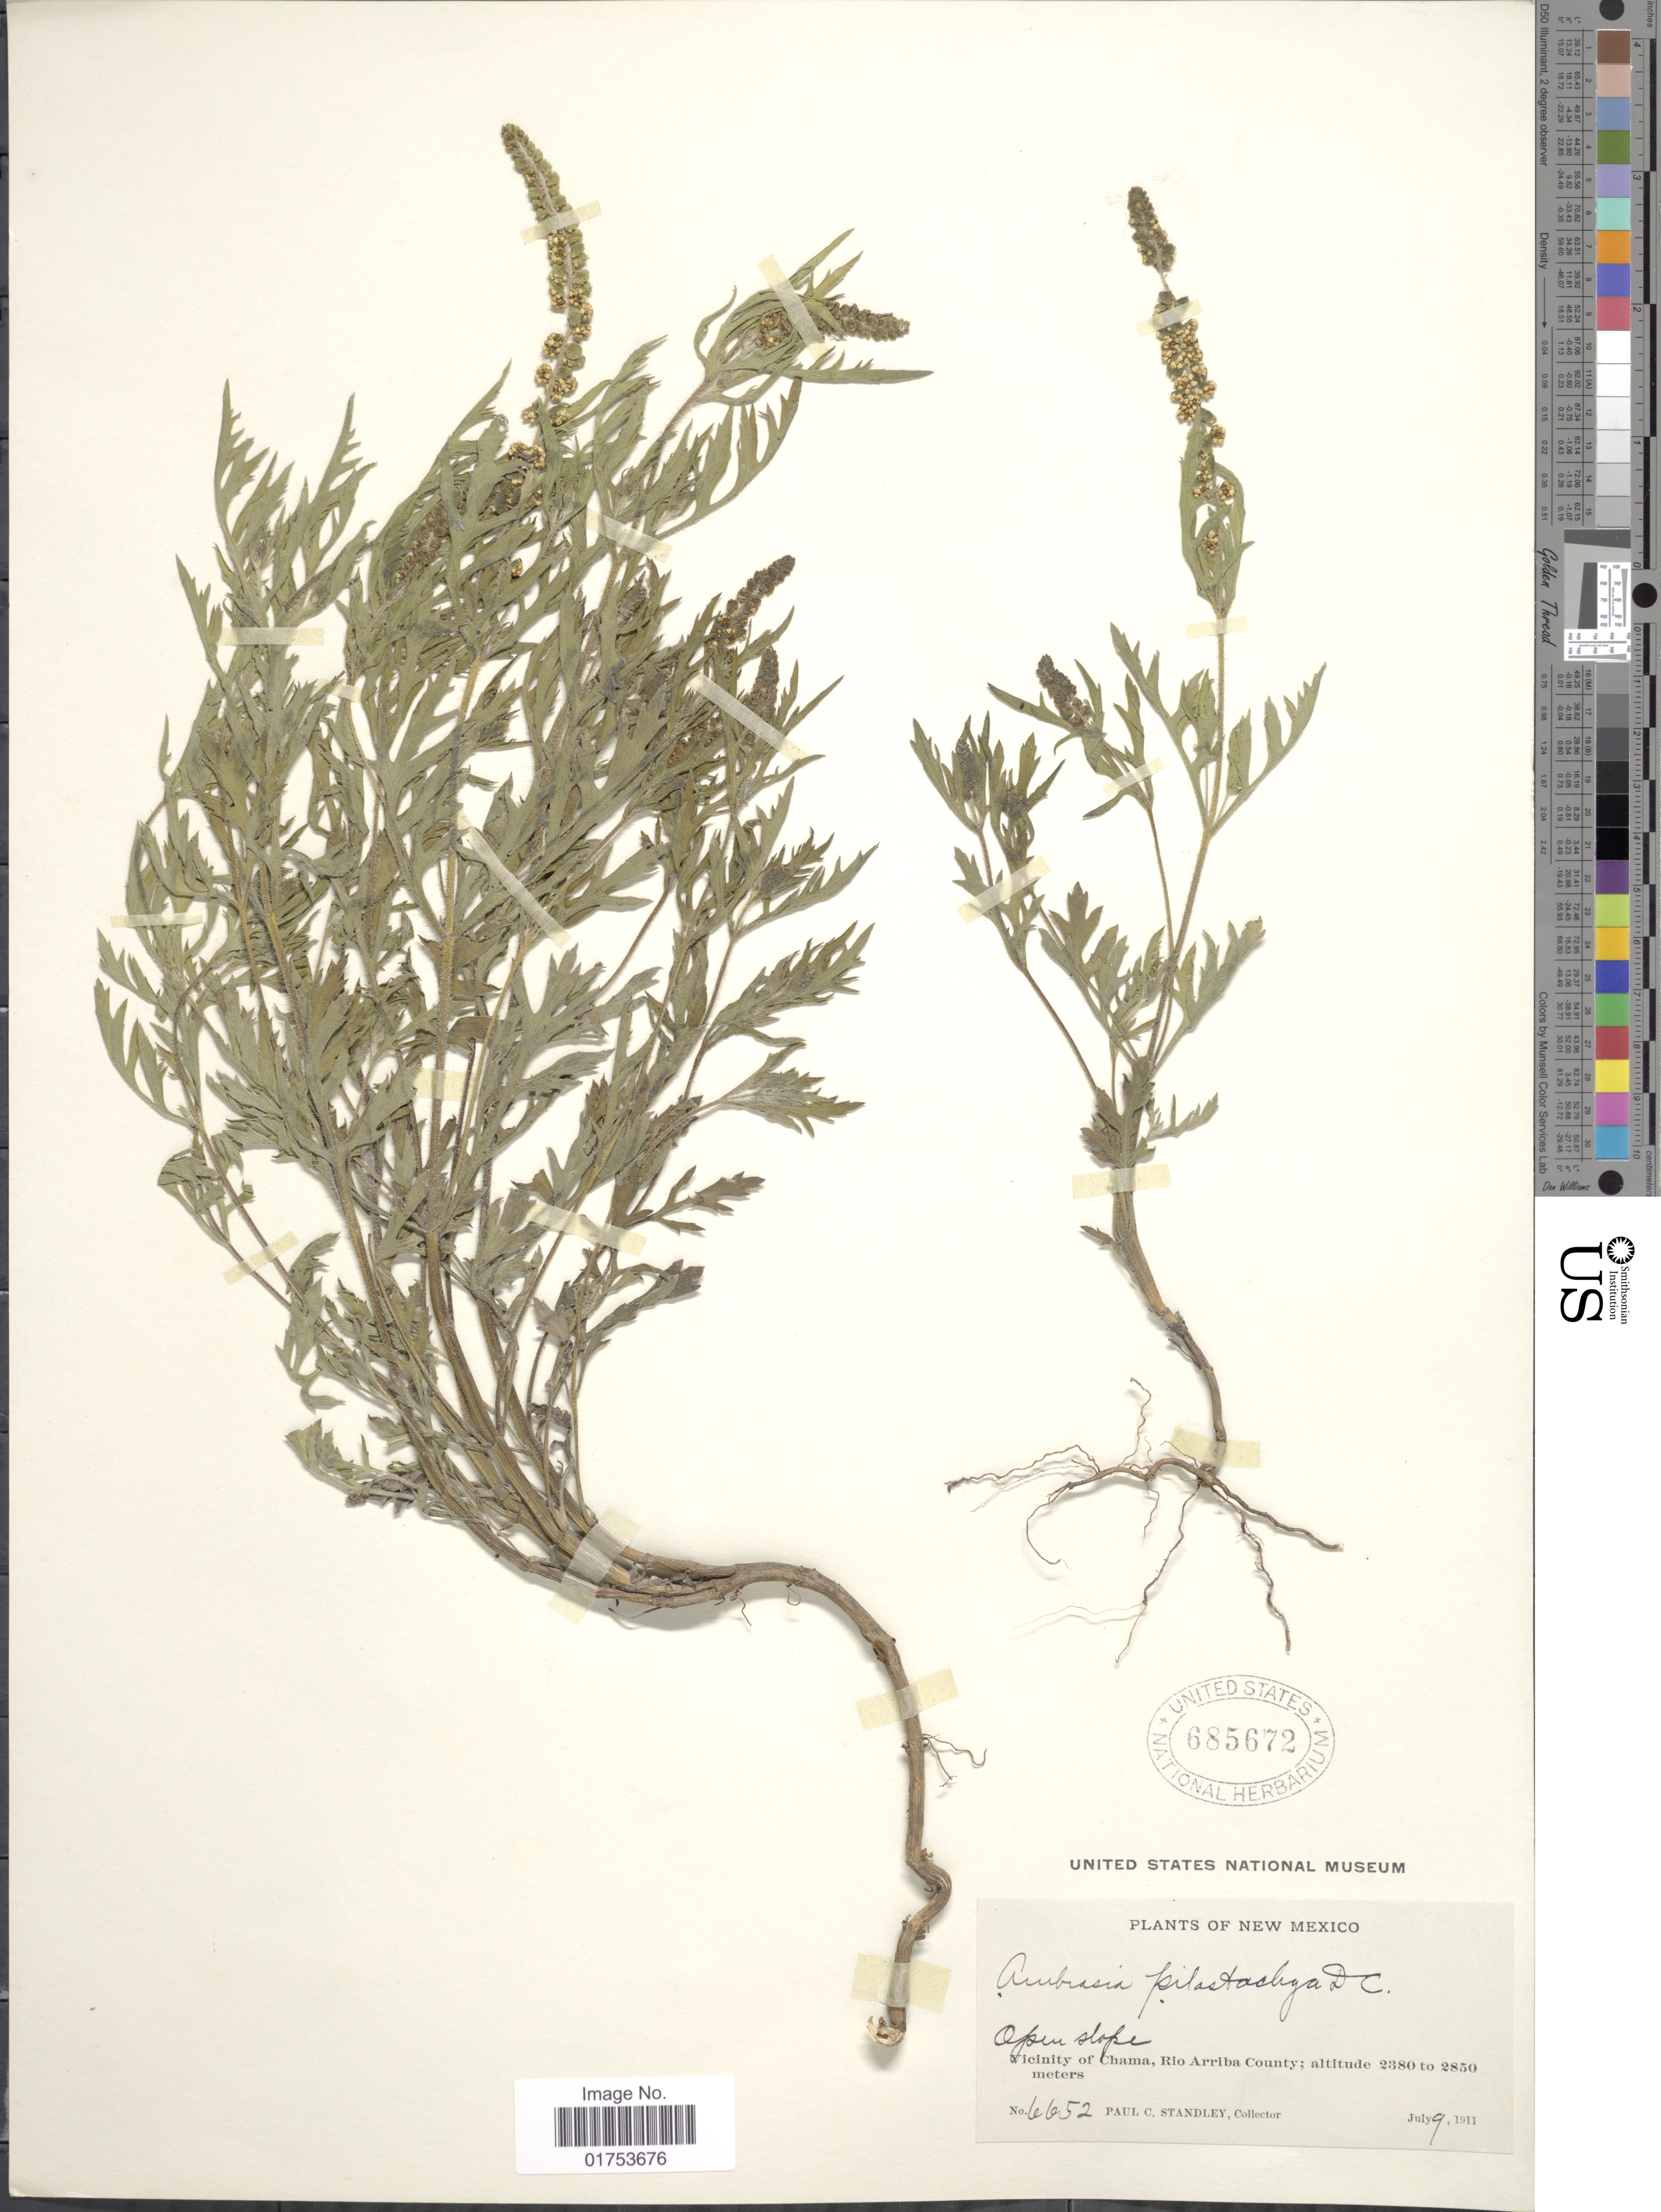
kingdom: Plantae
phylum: Tracheophyta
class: Magnoliopsida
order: Asterales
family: Asteraceae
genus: Ambrosia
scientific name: Ambrosia psilostachya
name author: DC.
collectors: P. C. Standley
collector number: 6652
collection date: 1911-07-09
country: United States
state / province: New Mexico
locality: Vicinity of Chama, Rio Arriba County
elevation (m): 2380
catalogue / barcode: US 685672